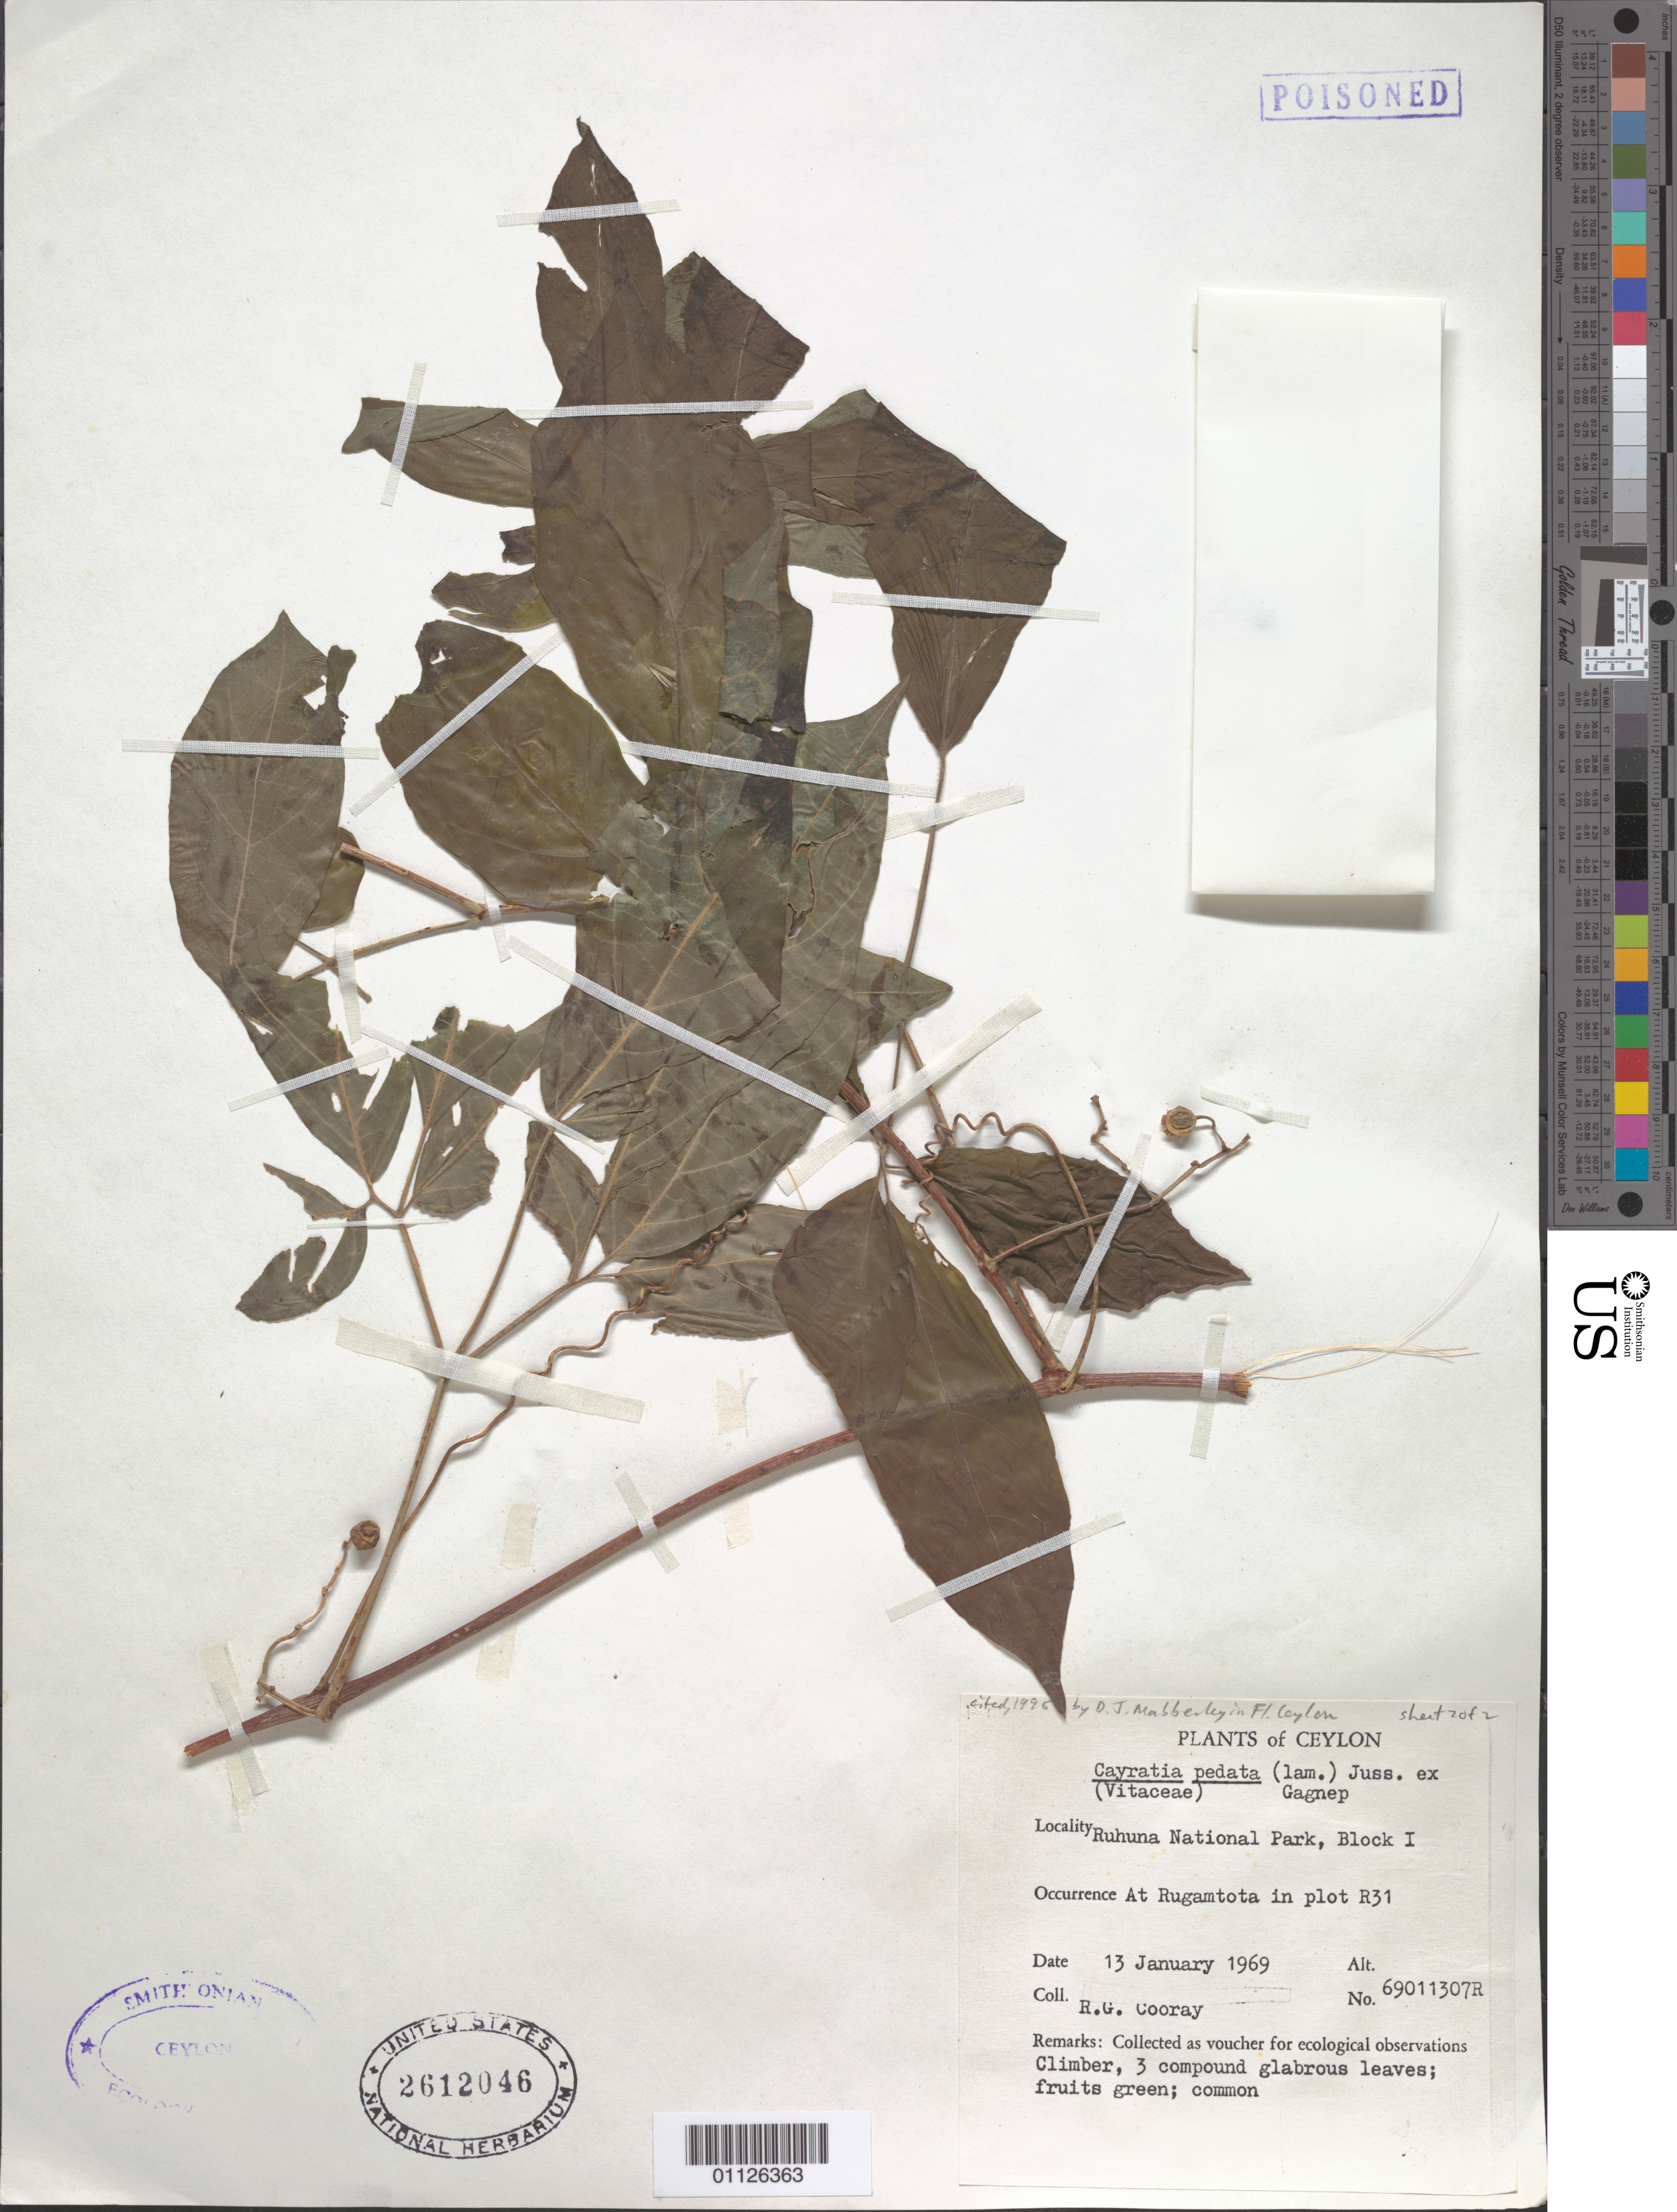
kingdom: Plantae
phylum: Tracheophyta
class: Magnoliopsida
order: Vitales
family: Vitaceae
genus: Cayratia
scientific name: Cayratia pedata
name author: (Lour.) Gagnep.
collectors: R. Cooray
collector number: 69011307R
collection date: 1969-01-13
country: Sri Lanka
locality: Ruhuna National Park, Block 1, Rugamtota in plot 31.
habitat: Climber.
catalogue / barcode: US 2612046